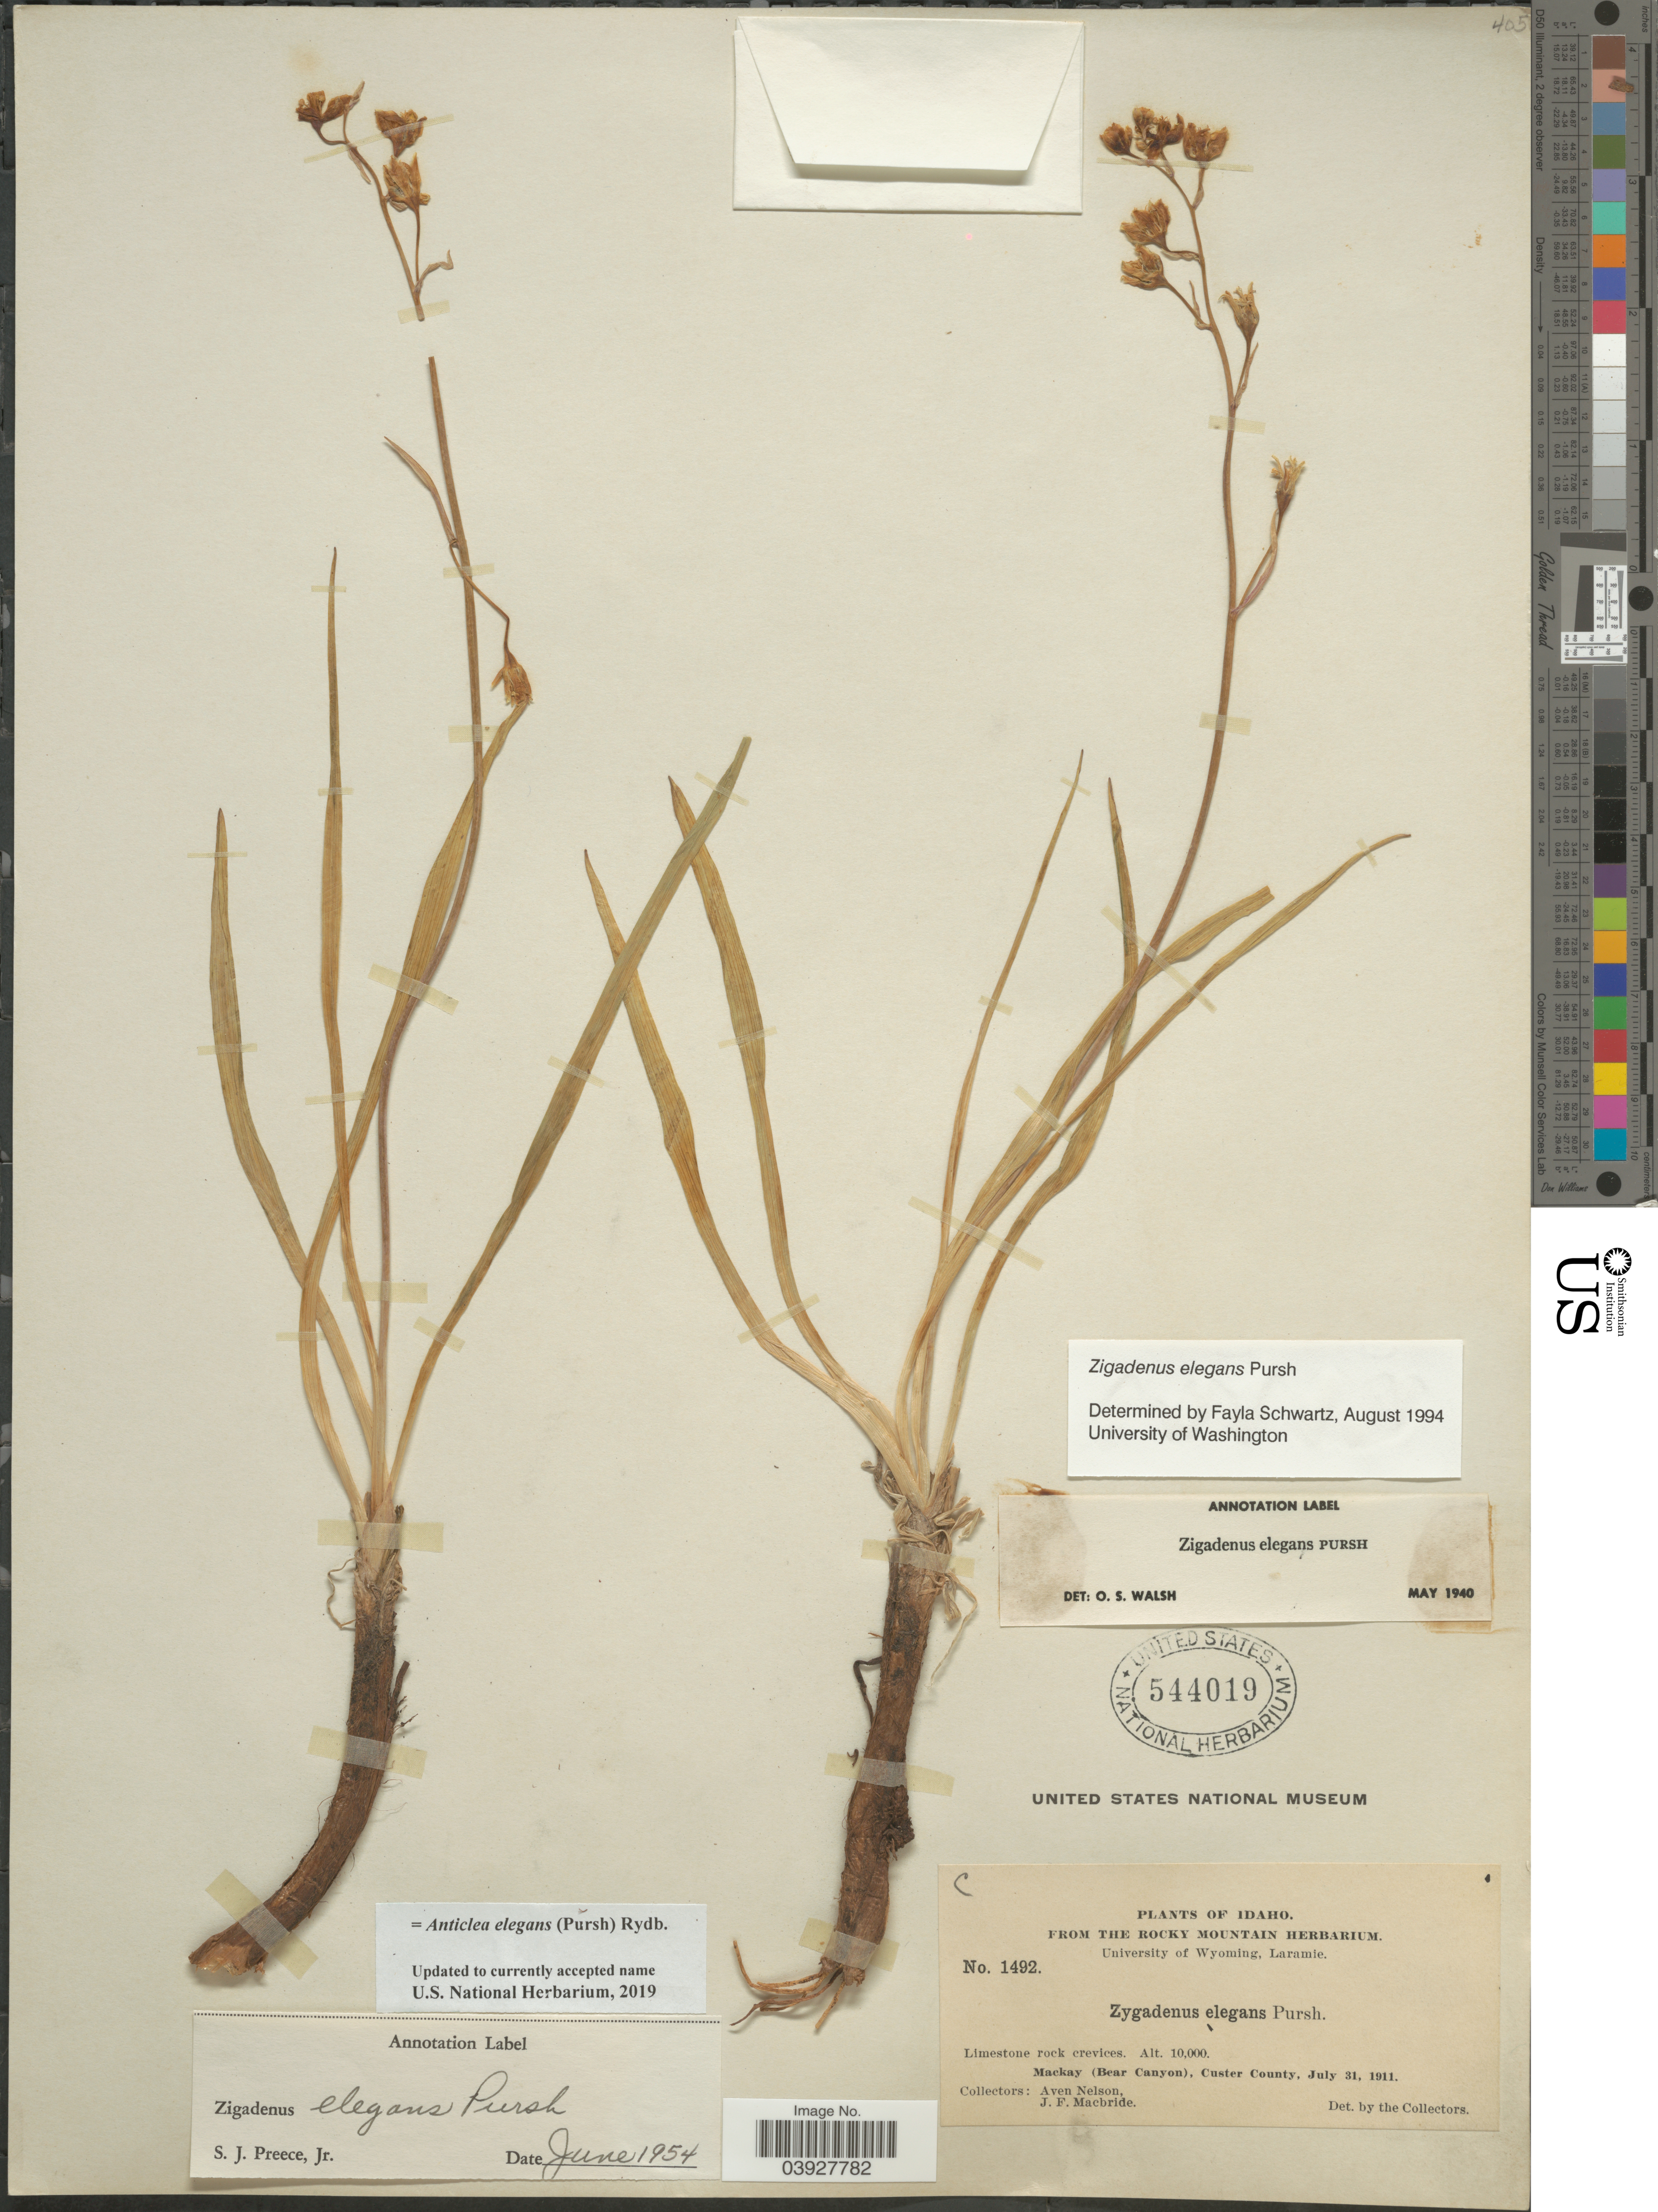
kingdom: Plantae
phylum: Tracheophyta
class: Liliopsida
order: Liliales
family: Melanthiaceae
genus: Anticlea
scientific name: Anticlea elegans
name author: (Pursh) Rydb.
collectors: A. Nelson & J. F. Macbride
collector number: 1492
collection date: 1911-07-31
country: United States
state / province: Idaho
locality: Mackay (Bear Canyon), Custer County.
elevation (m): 3048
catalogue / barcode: US 544019